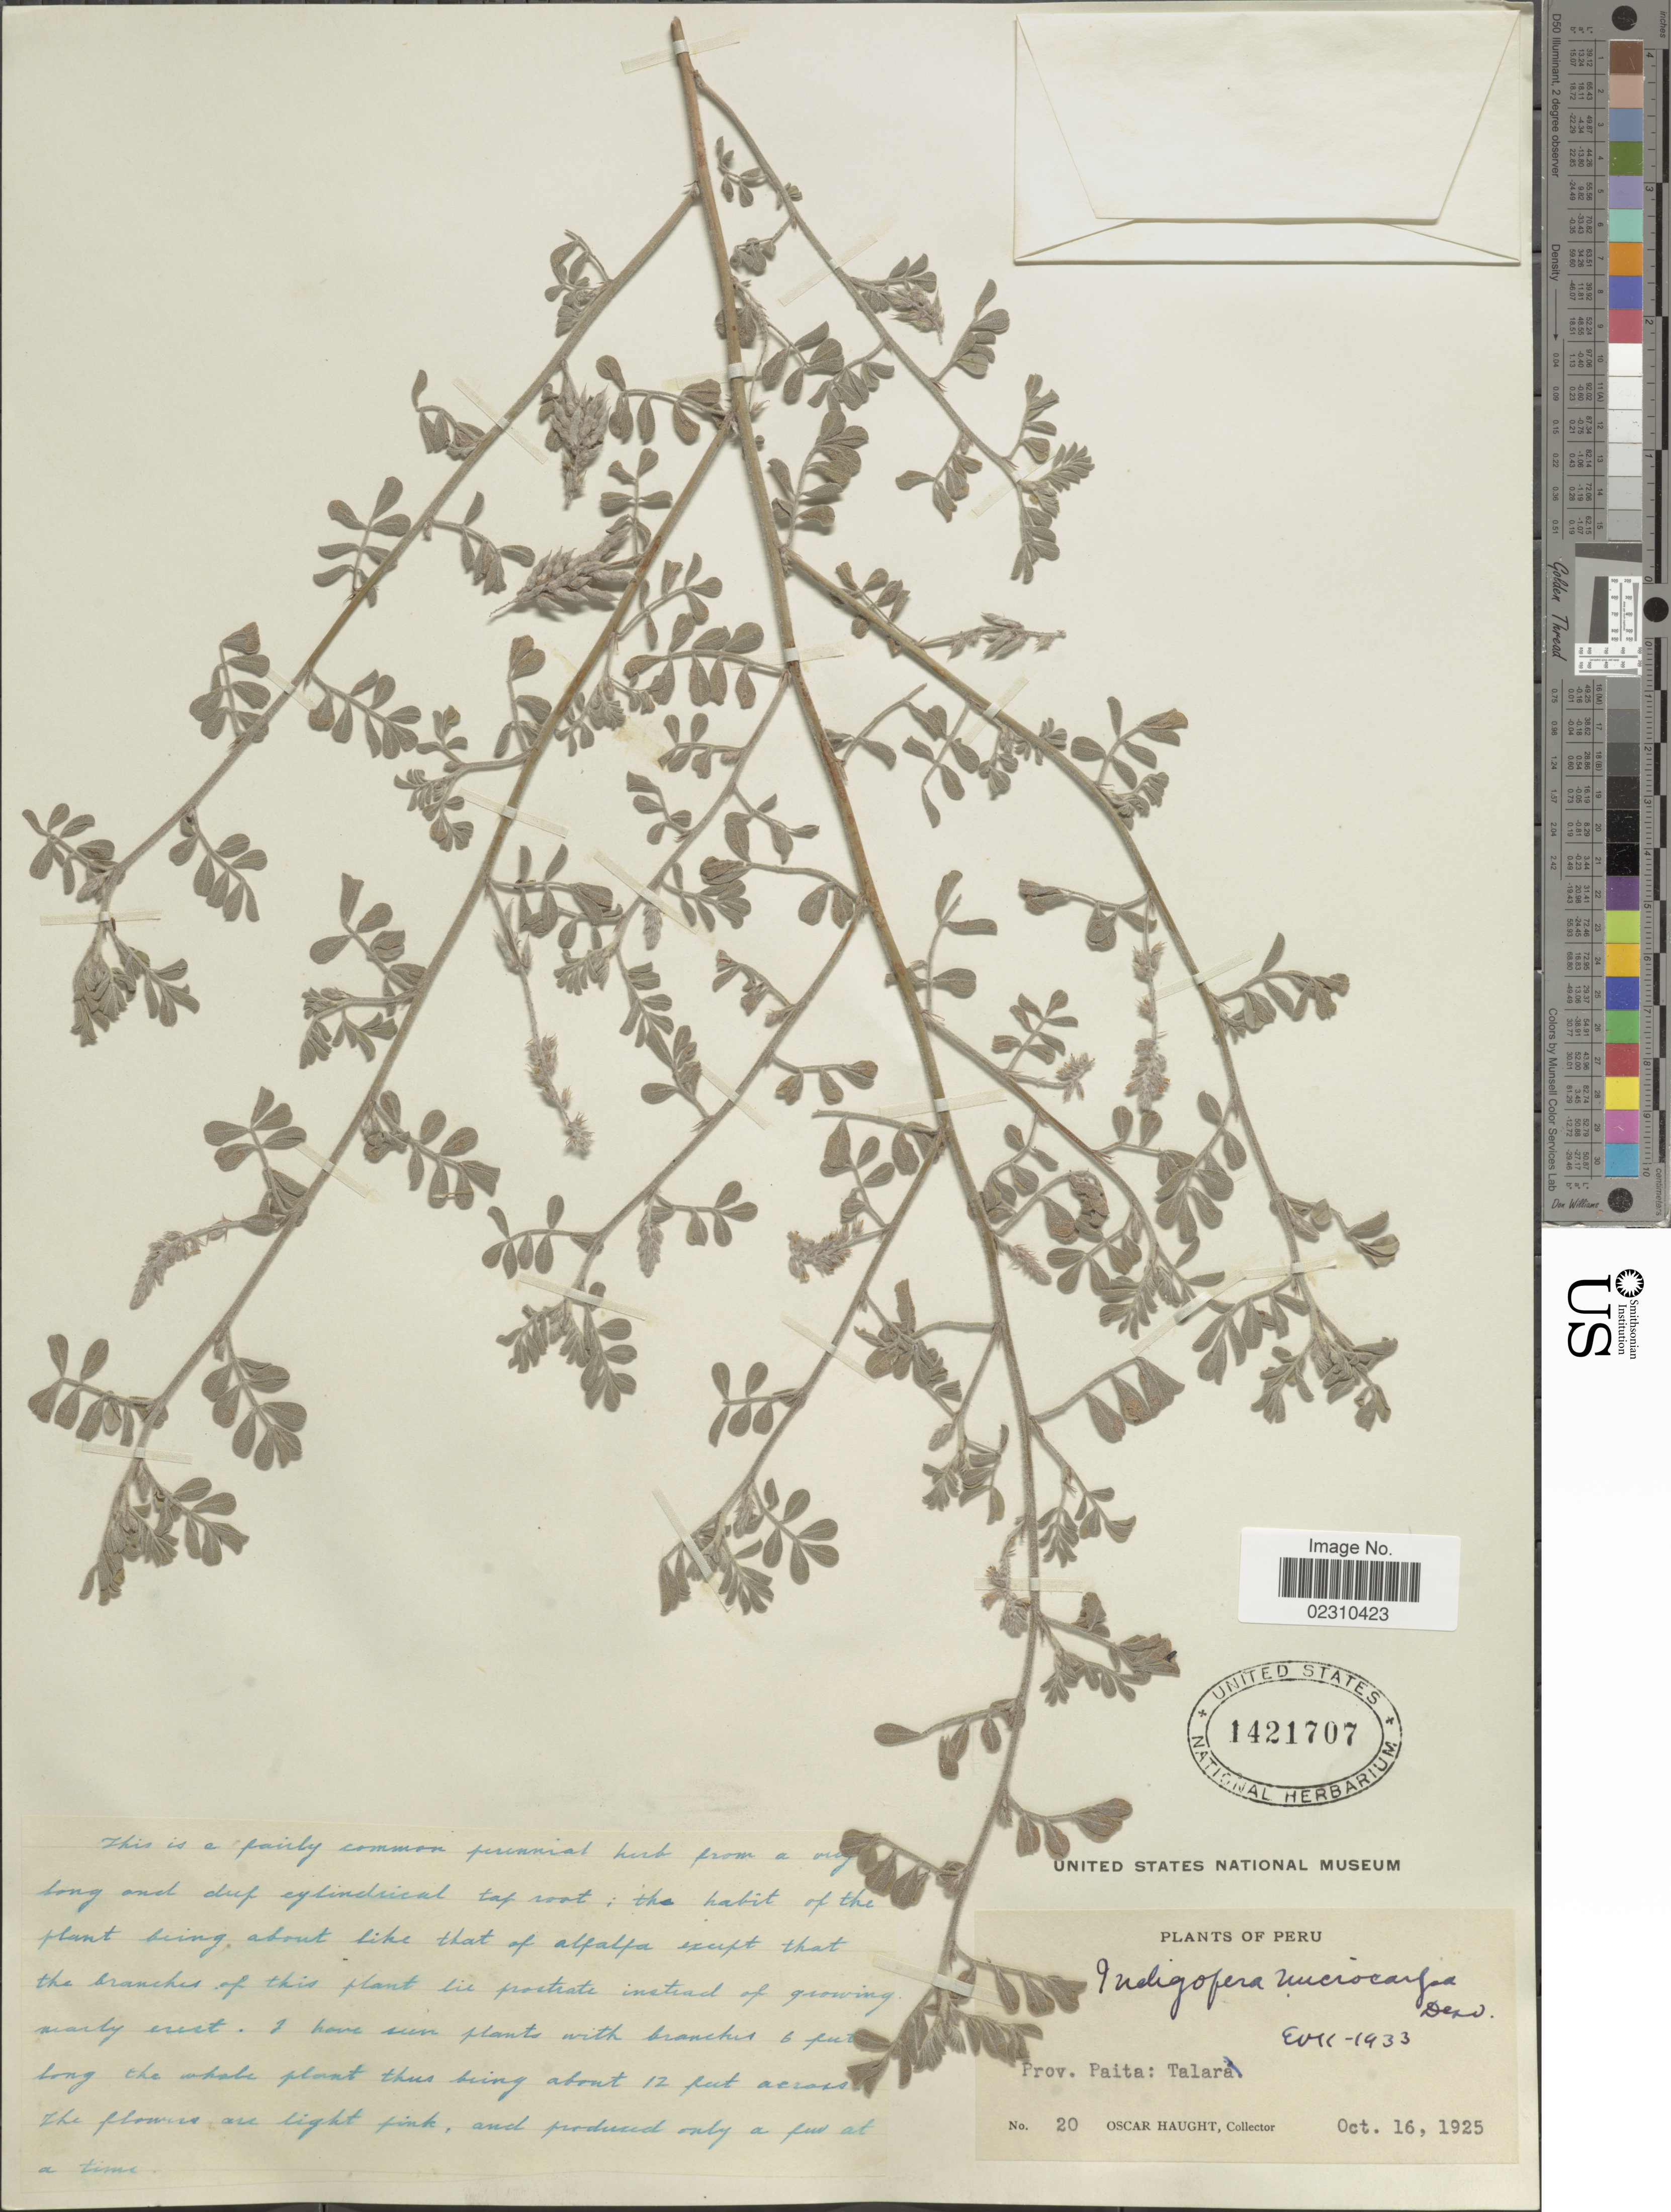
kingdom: Plantae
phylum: Tracheophyta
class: Magnoliopsida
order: Fabales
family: Fabaceae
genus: Indigofera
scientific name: Indigofera microcarpa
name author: Desv.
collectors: O. Haught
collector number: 20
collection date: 1925-10-16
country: Peru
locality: Peru. Prov. Paita; Talara.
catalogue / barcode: US 1421707